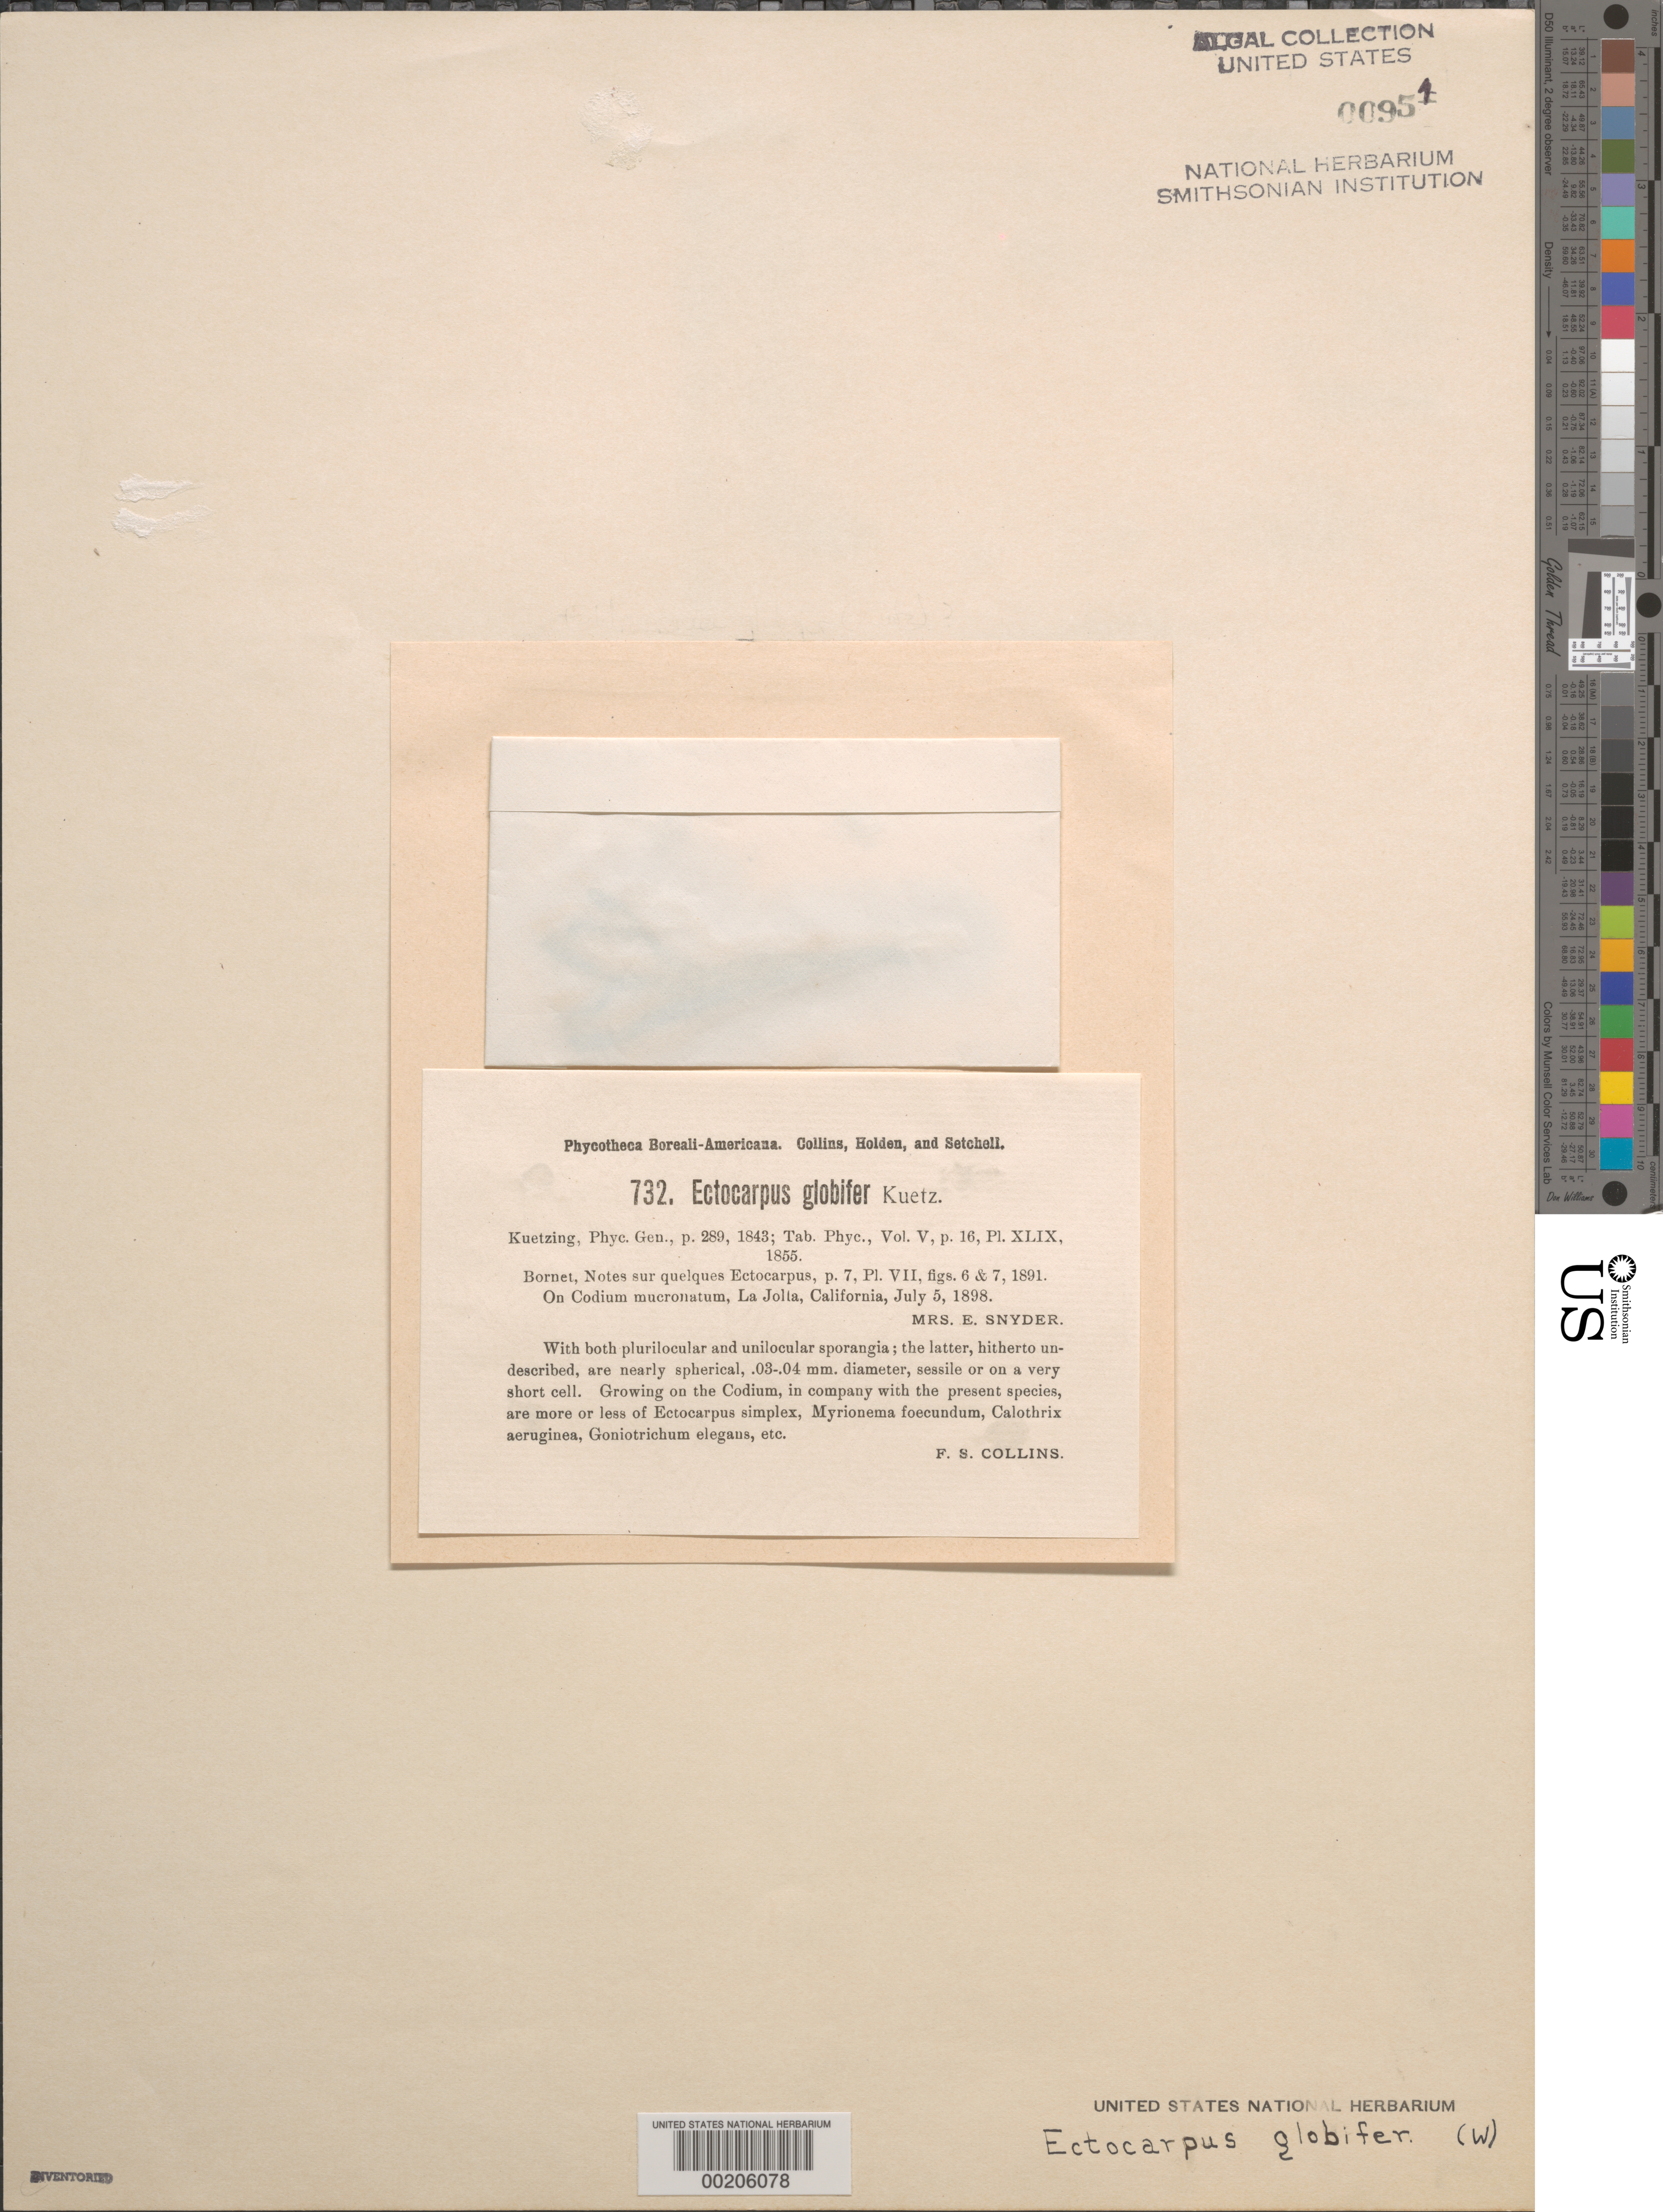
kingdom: Chromista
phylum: Ochrophyta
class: Phaeophyceae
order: Ectocarpales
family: Acinetosporaceae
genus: Feldmannia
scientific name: Feldmannia globifera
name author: (Kütz.) G. Hamel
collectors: M. Snyder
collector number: PB-A 732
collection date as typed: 05 Jul 1898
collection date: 1898-07-05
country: United States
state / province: California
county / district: San Diego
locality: La Jolla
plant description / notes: Collins, Holden & Setchell, Phycotheca Boreali-Americana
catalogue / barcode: US 951